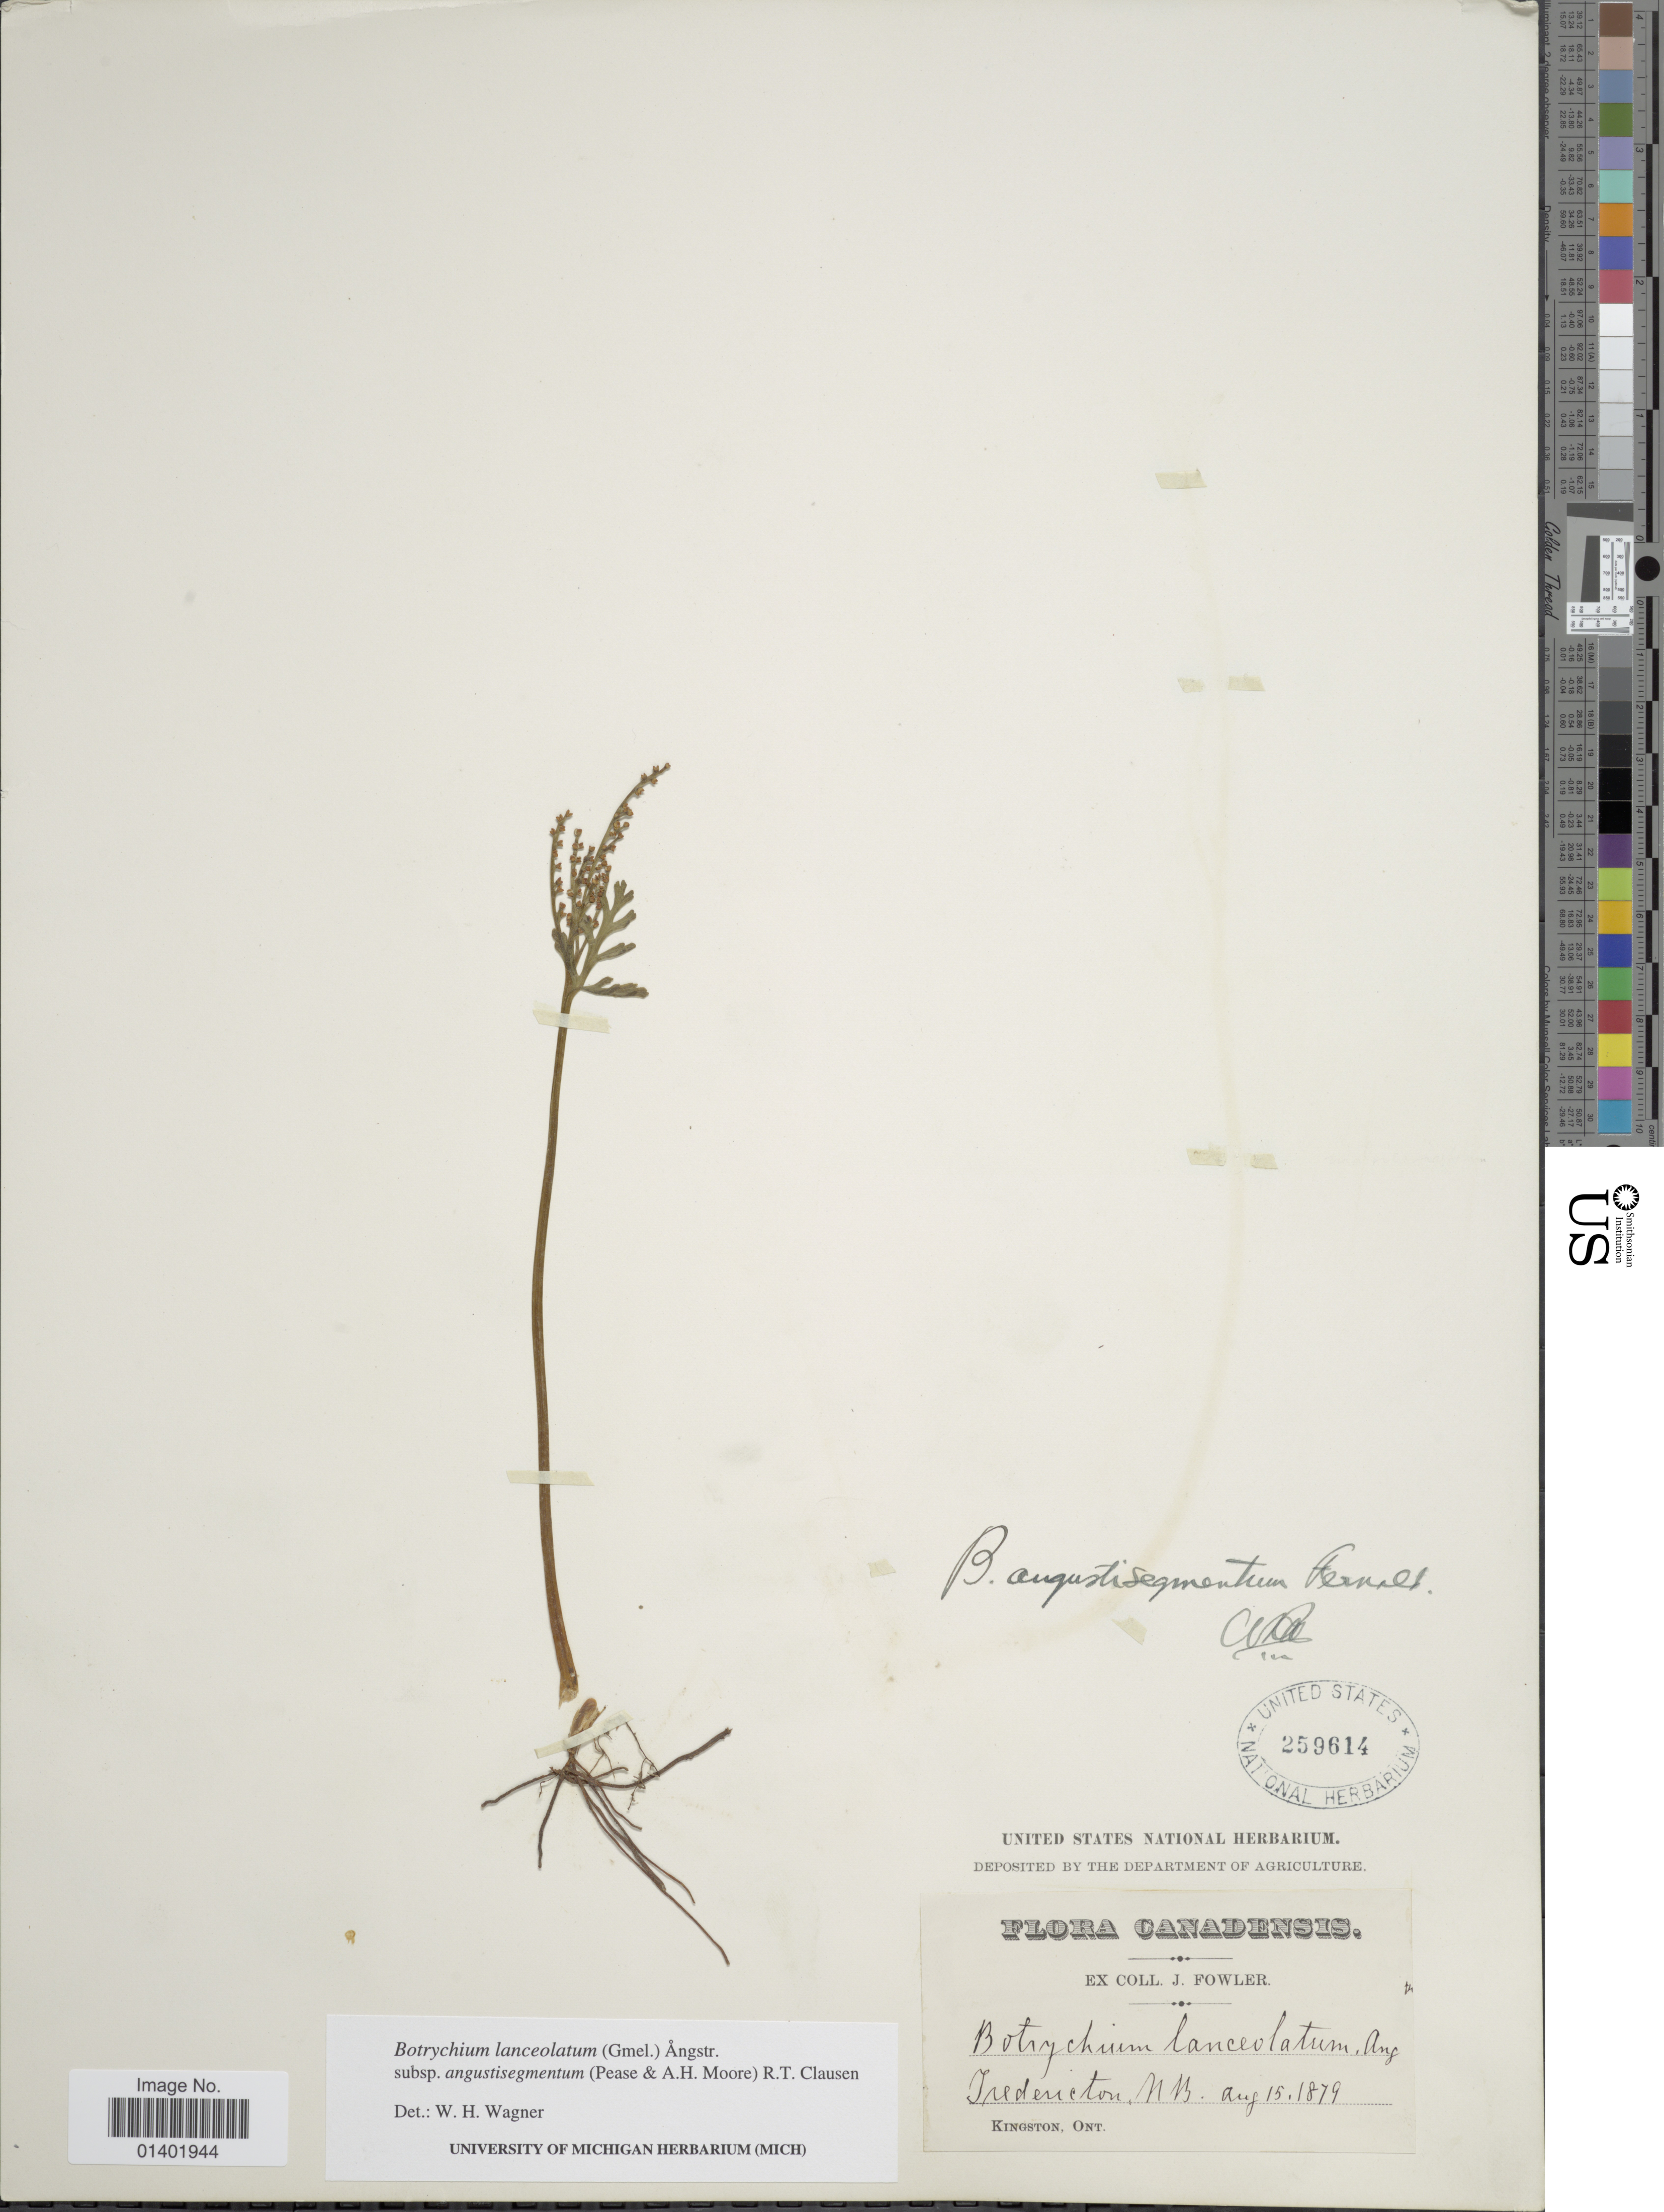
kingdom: Plantae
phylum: Tracheophyta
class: Polypodiopsida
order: Ophioglossales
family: Ophioglossaceae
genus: Botrychium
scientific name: Botrychium lanceolatum subsp. angustisegmentum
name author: (Pease & A.H. Moore) R.T. Clausen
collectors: J. P. Fowler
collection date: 1879-08-15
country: Canada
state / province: New Brunswick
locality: Fredericton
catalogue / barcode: US 259614